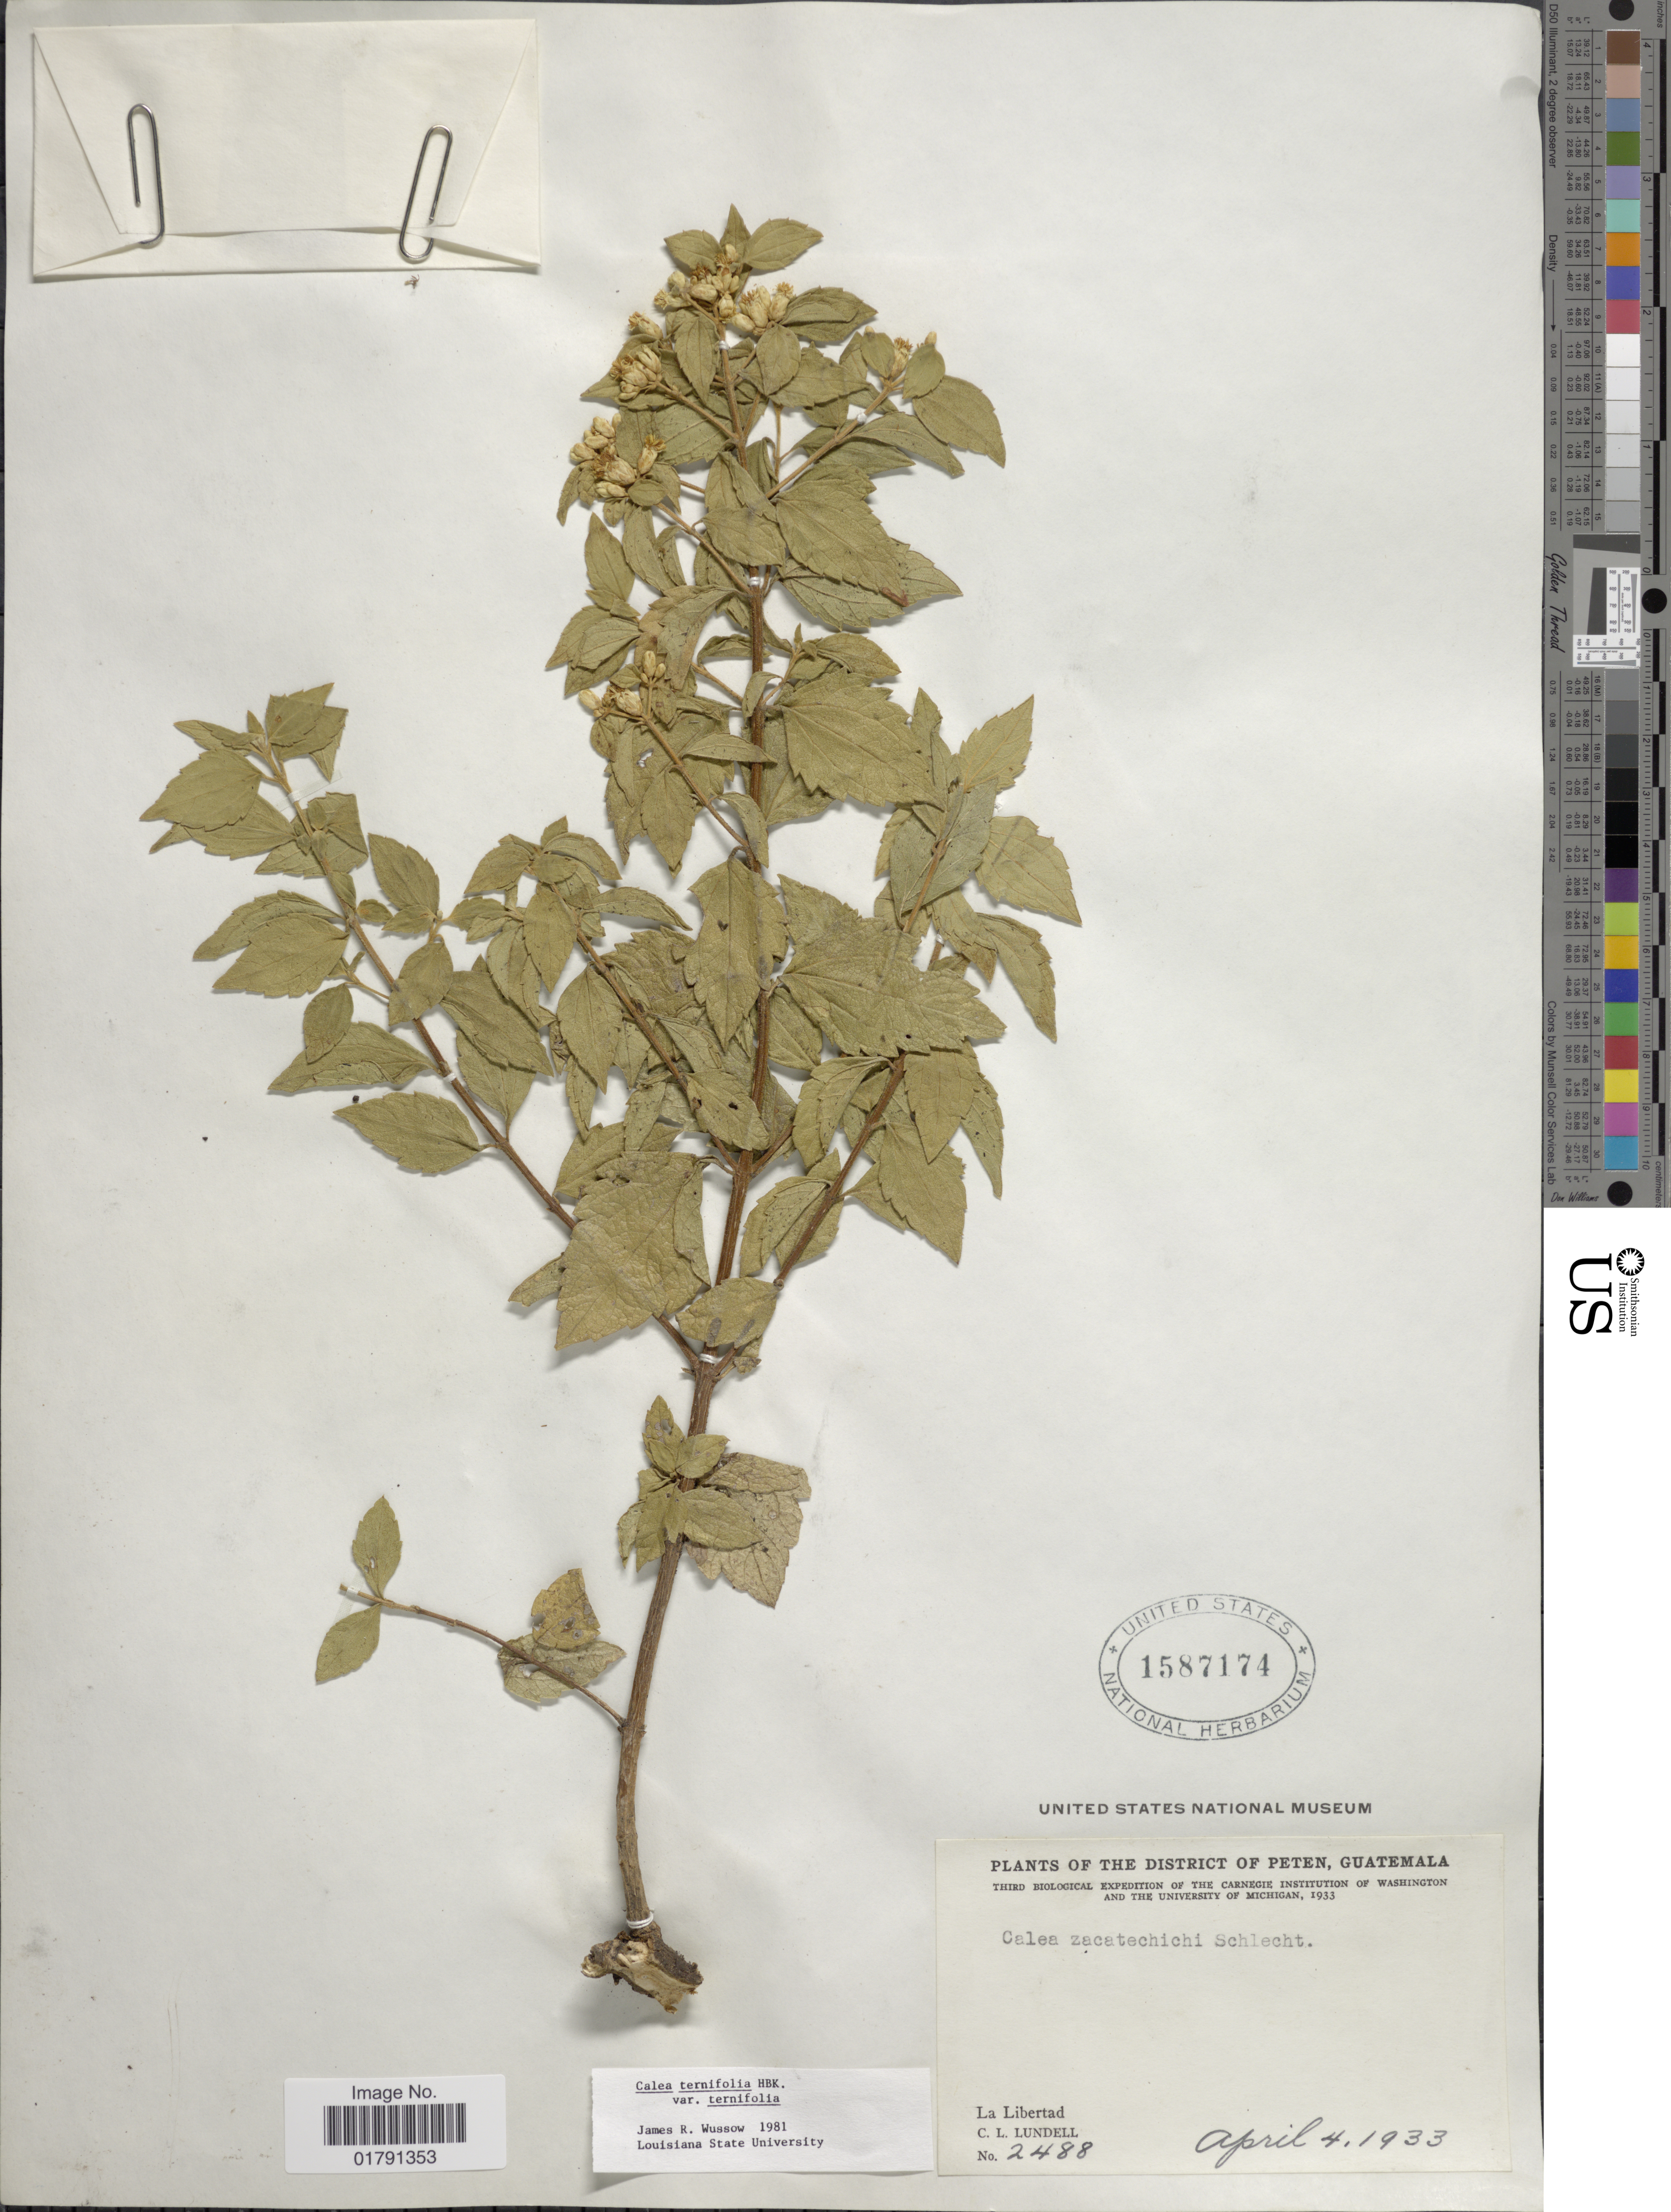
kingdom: Plantae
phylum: Tracheophyta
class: Magnoliopsida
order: Asterales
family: Asteraceae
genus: Calea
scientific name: Calea ternifolia var. ternifolia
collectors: C. L. Lundell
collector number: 2488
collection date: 1933-04-04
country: Guatemala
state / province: El Petén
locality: La Libertad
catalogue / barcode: US 1587174